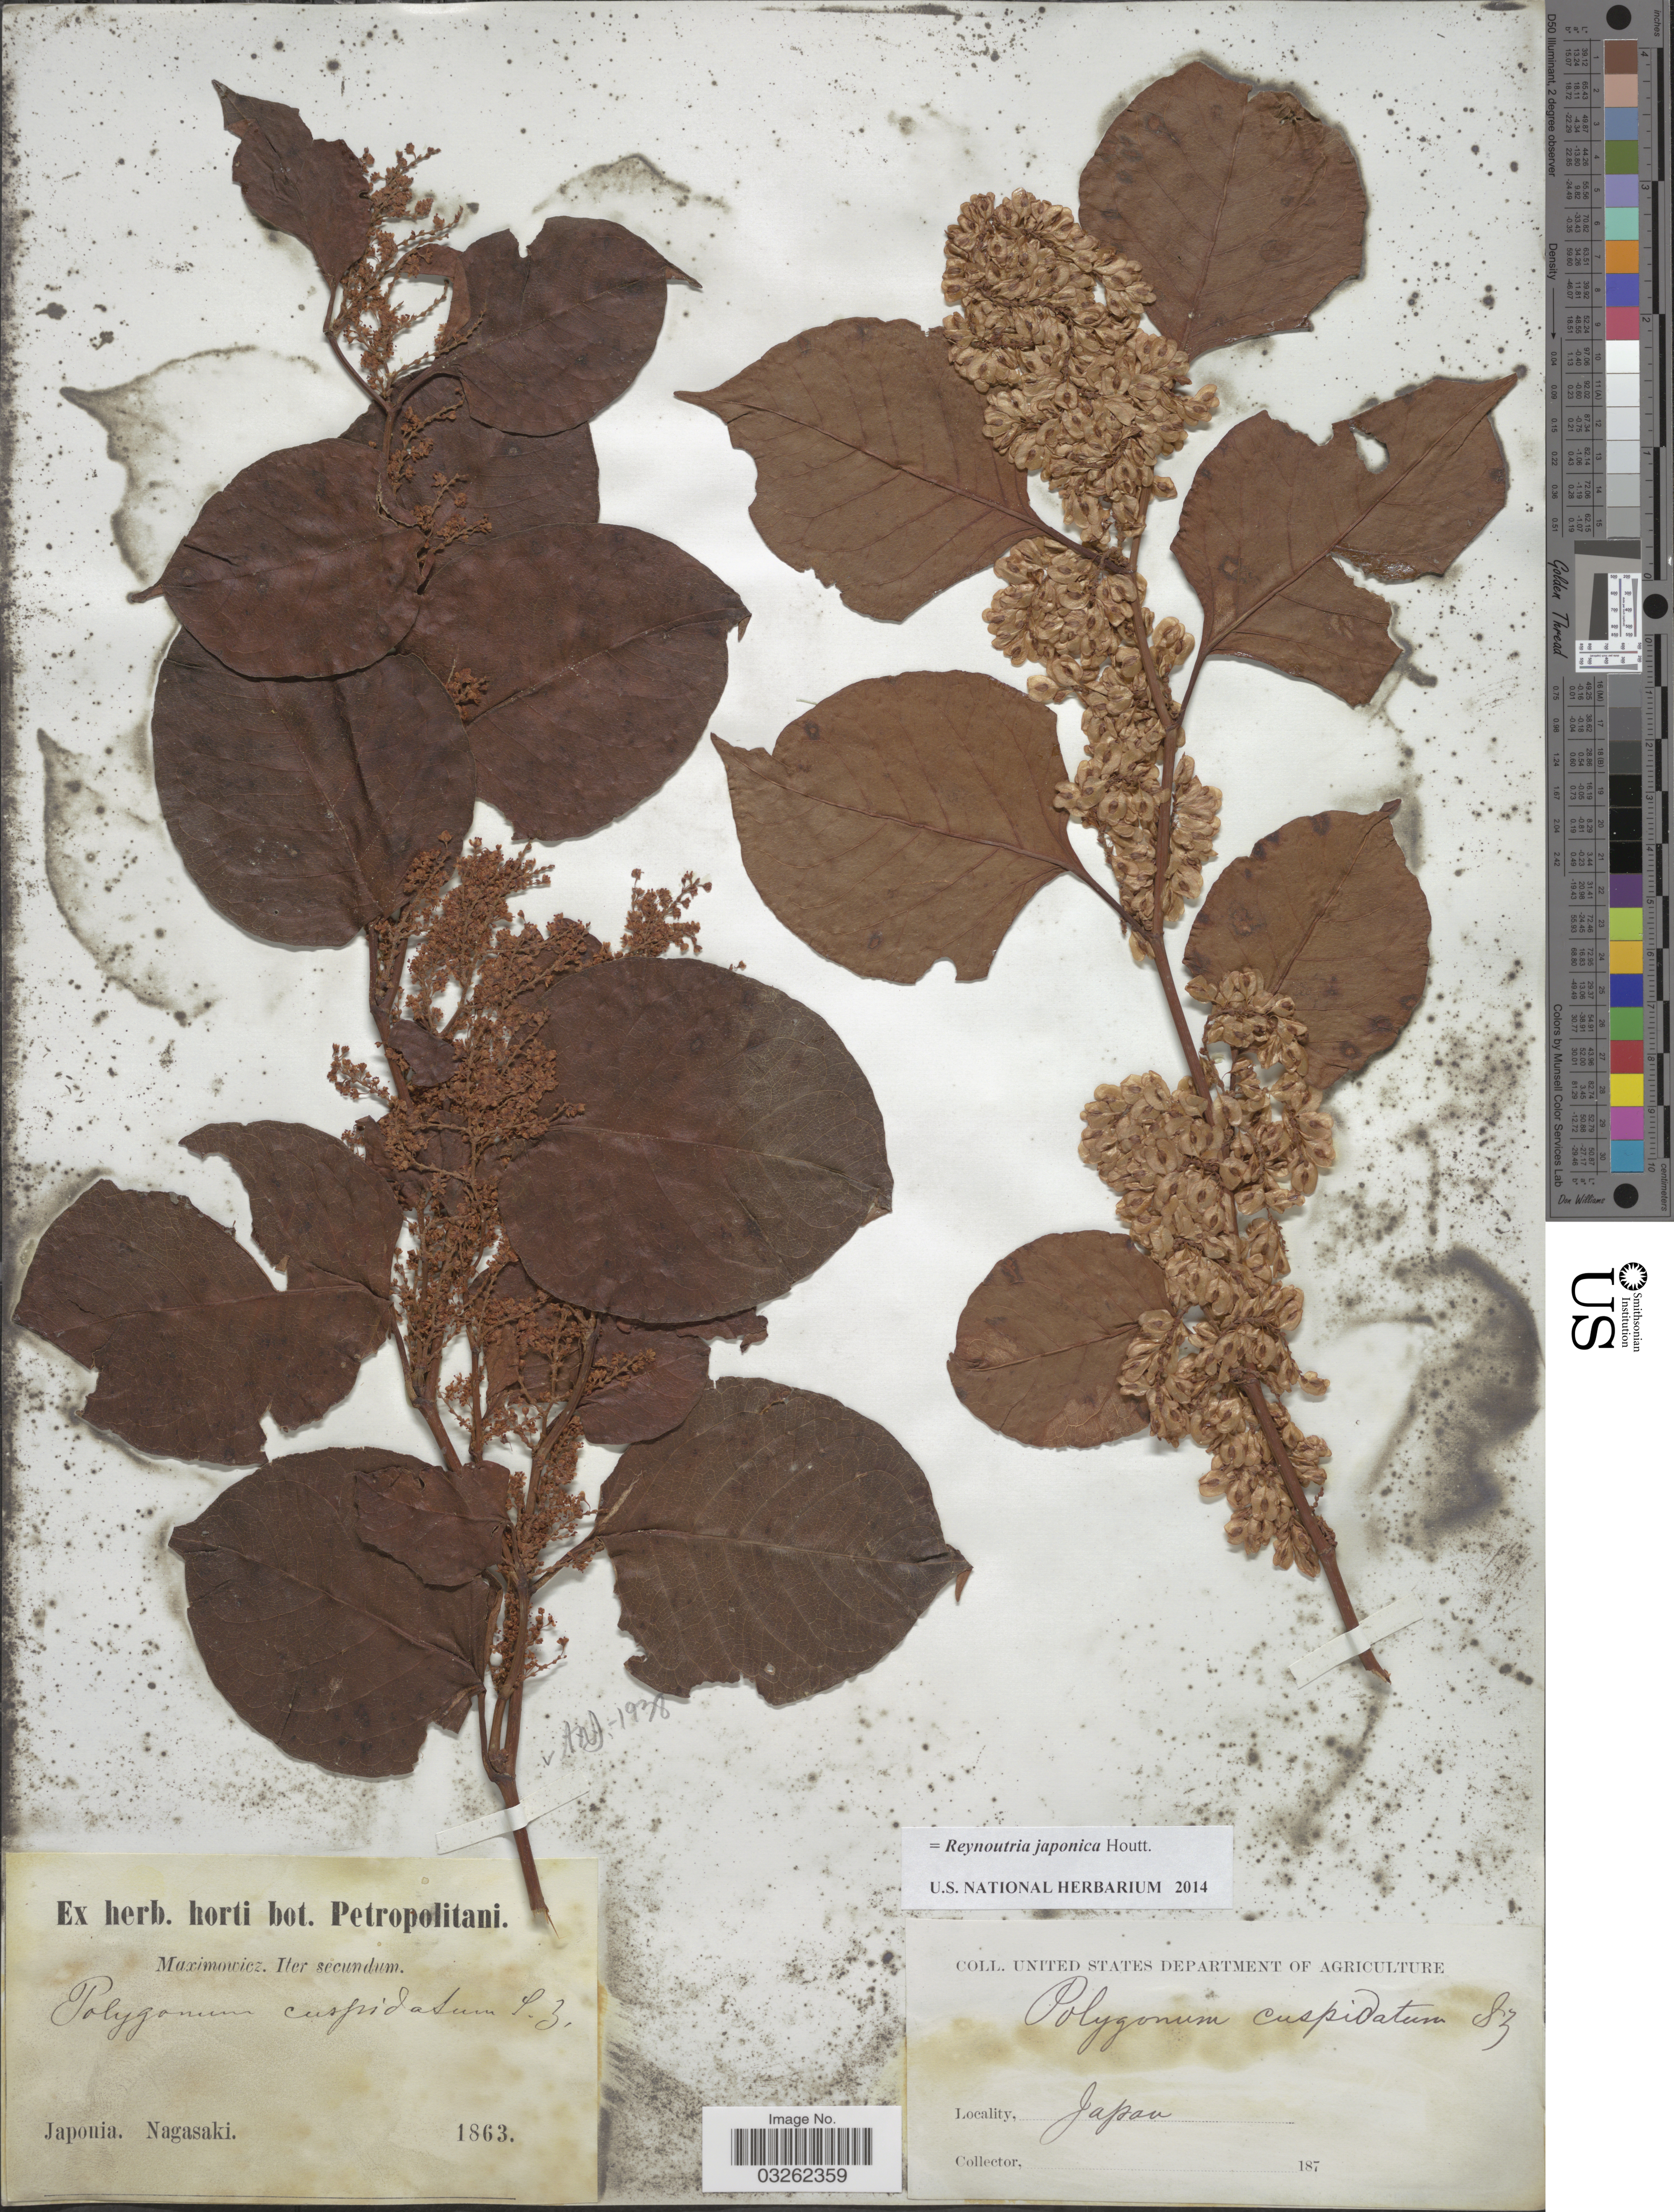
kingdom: Plantae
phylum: Tracheophyta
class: Magnoliopsida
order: Caryophyllales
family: Polygonaceae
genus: Reynoutria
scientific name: Reynoutria japonica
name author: Houtt.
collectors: Maximowicz, --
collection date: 1863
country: Japan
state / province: Nagasaki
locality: Japonia.